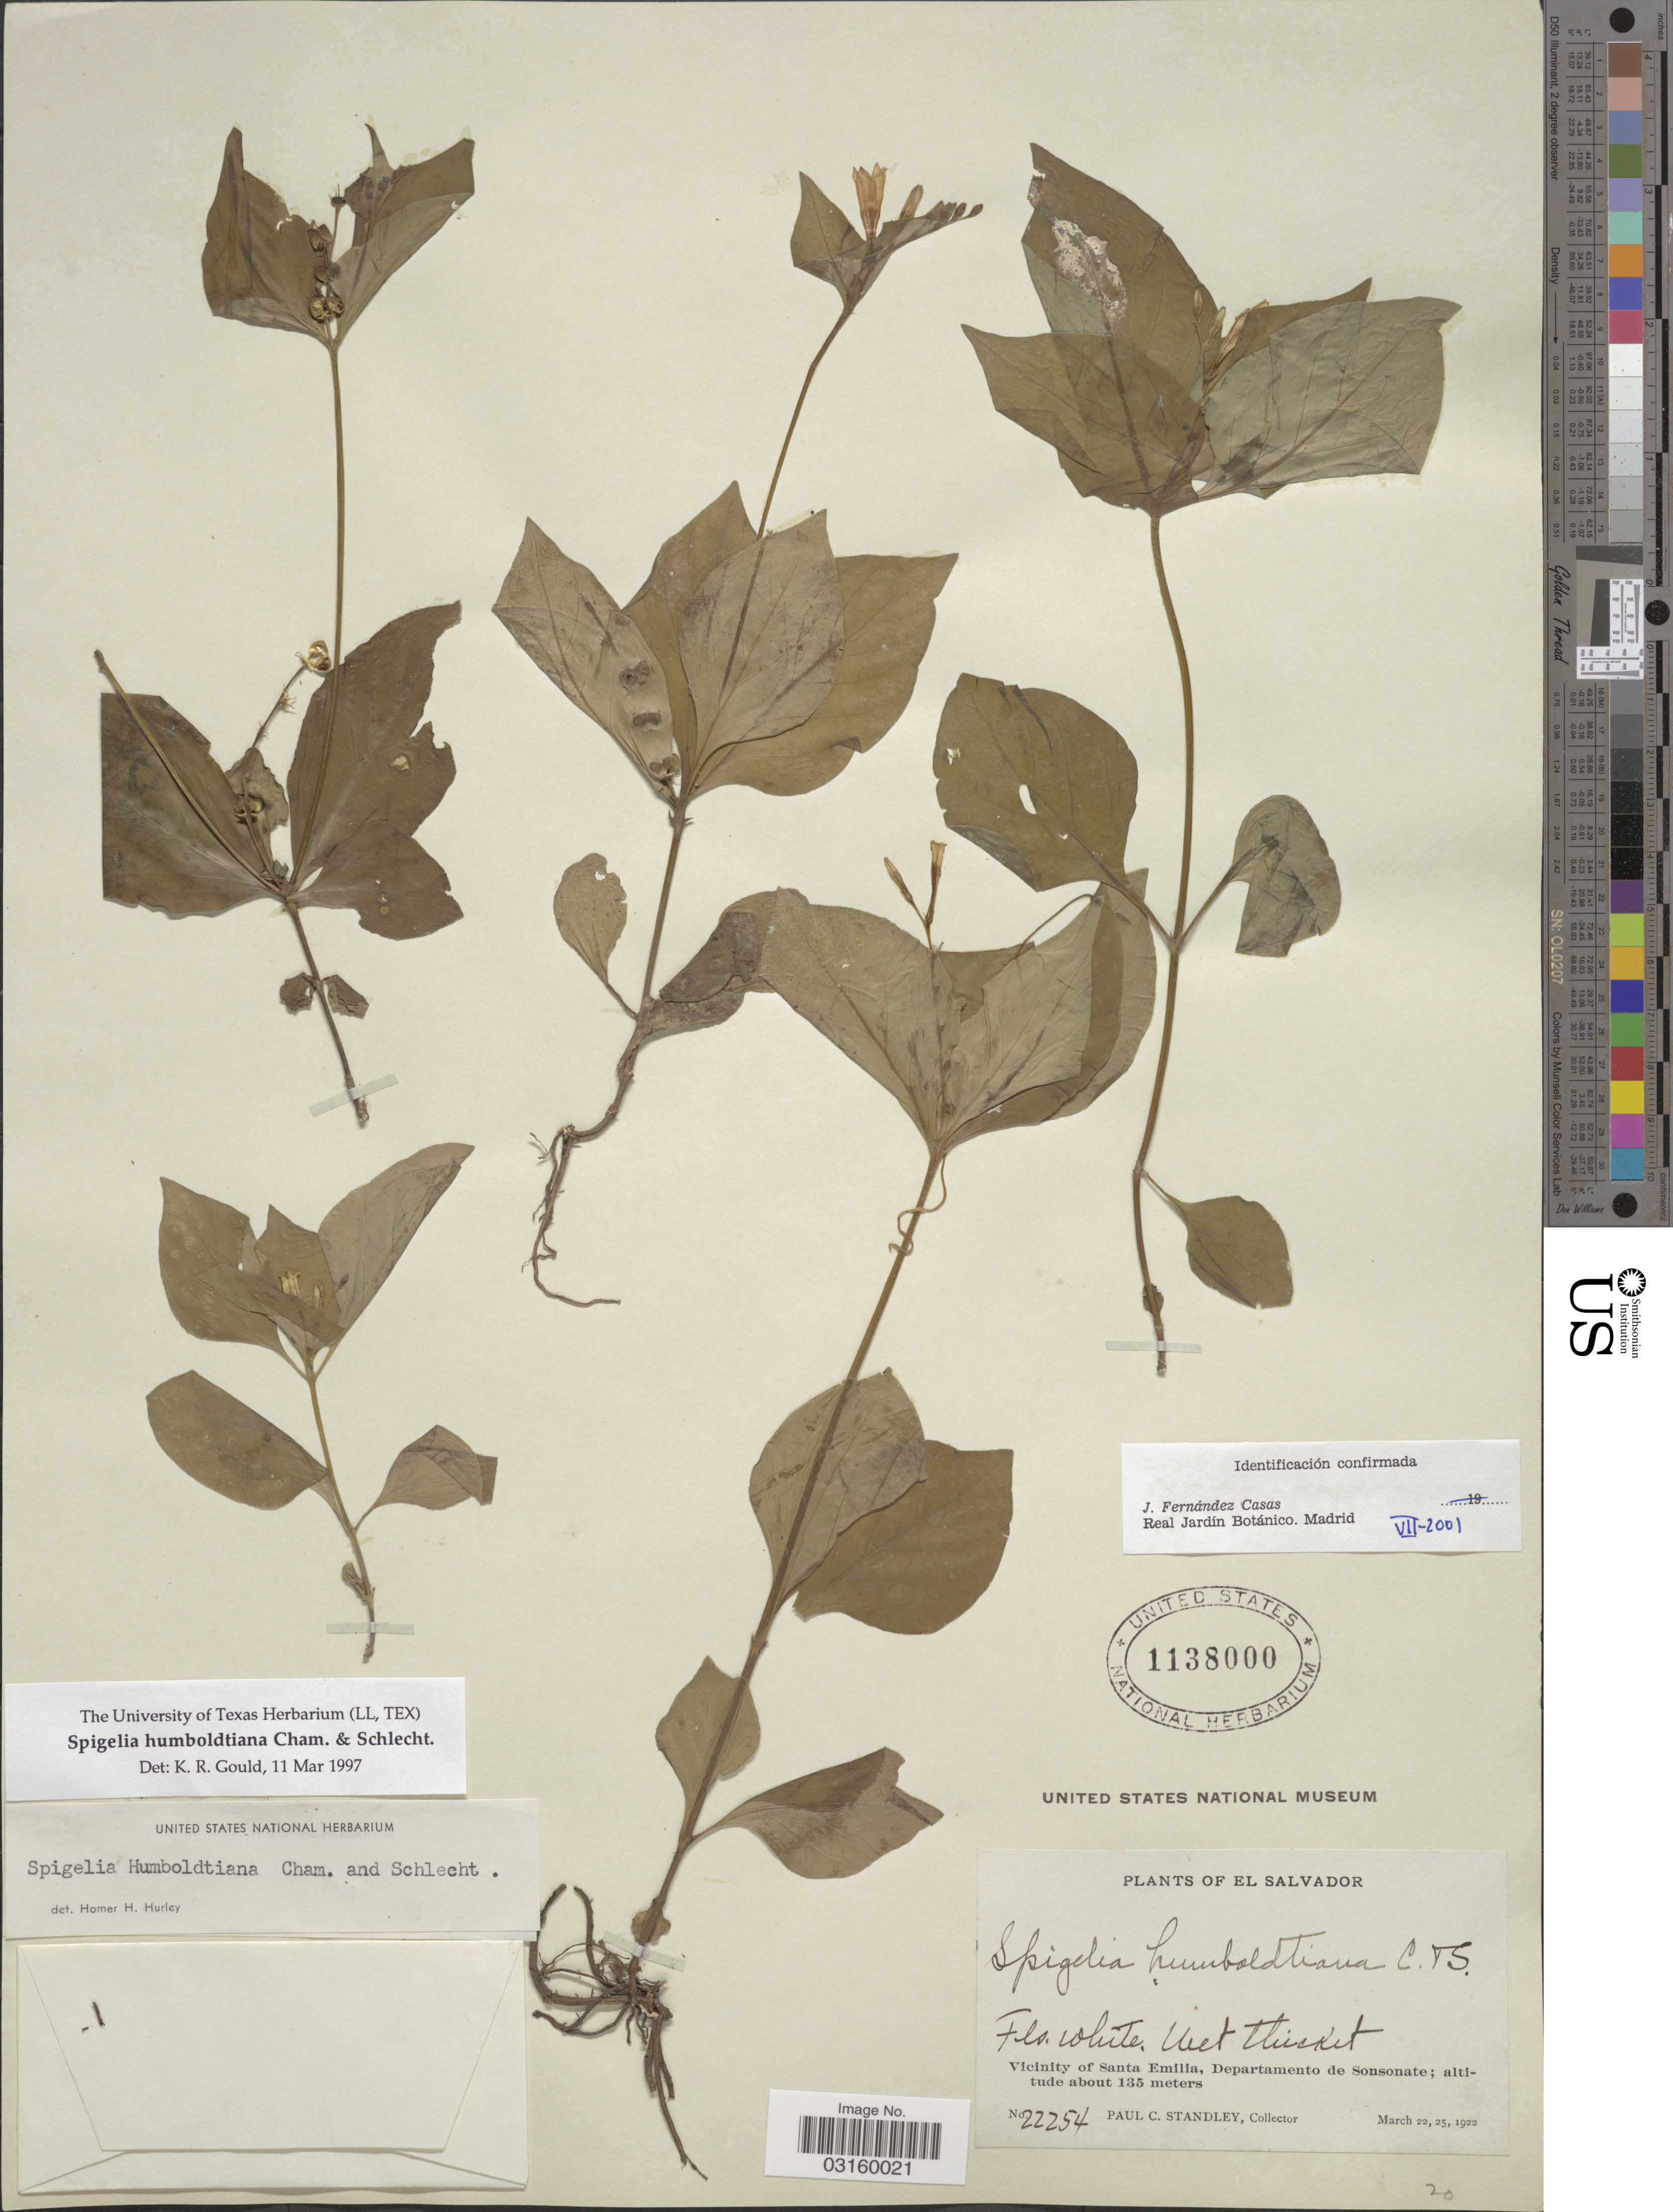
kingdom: Plantae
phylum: Tracheophyta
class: Magnoliopsida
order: Gentianales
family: Loganiaceae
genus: Spigelia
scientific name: Spigelia humboldtiana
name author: Cham. & Schltdl.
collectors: P. C. Standley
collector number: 22254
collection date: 1922-03-22/1922-03-25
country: El Salvador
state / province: Sonsonate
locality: Vicinity of Santa Emilia, Departamento de Sonsonate.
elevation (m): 135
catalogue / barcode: US 1138000